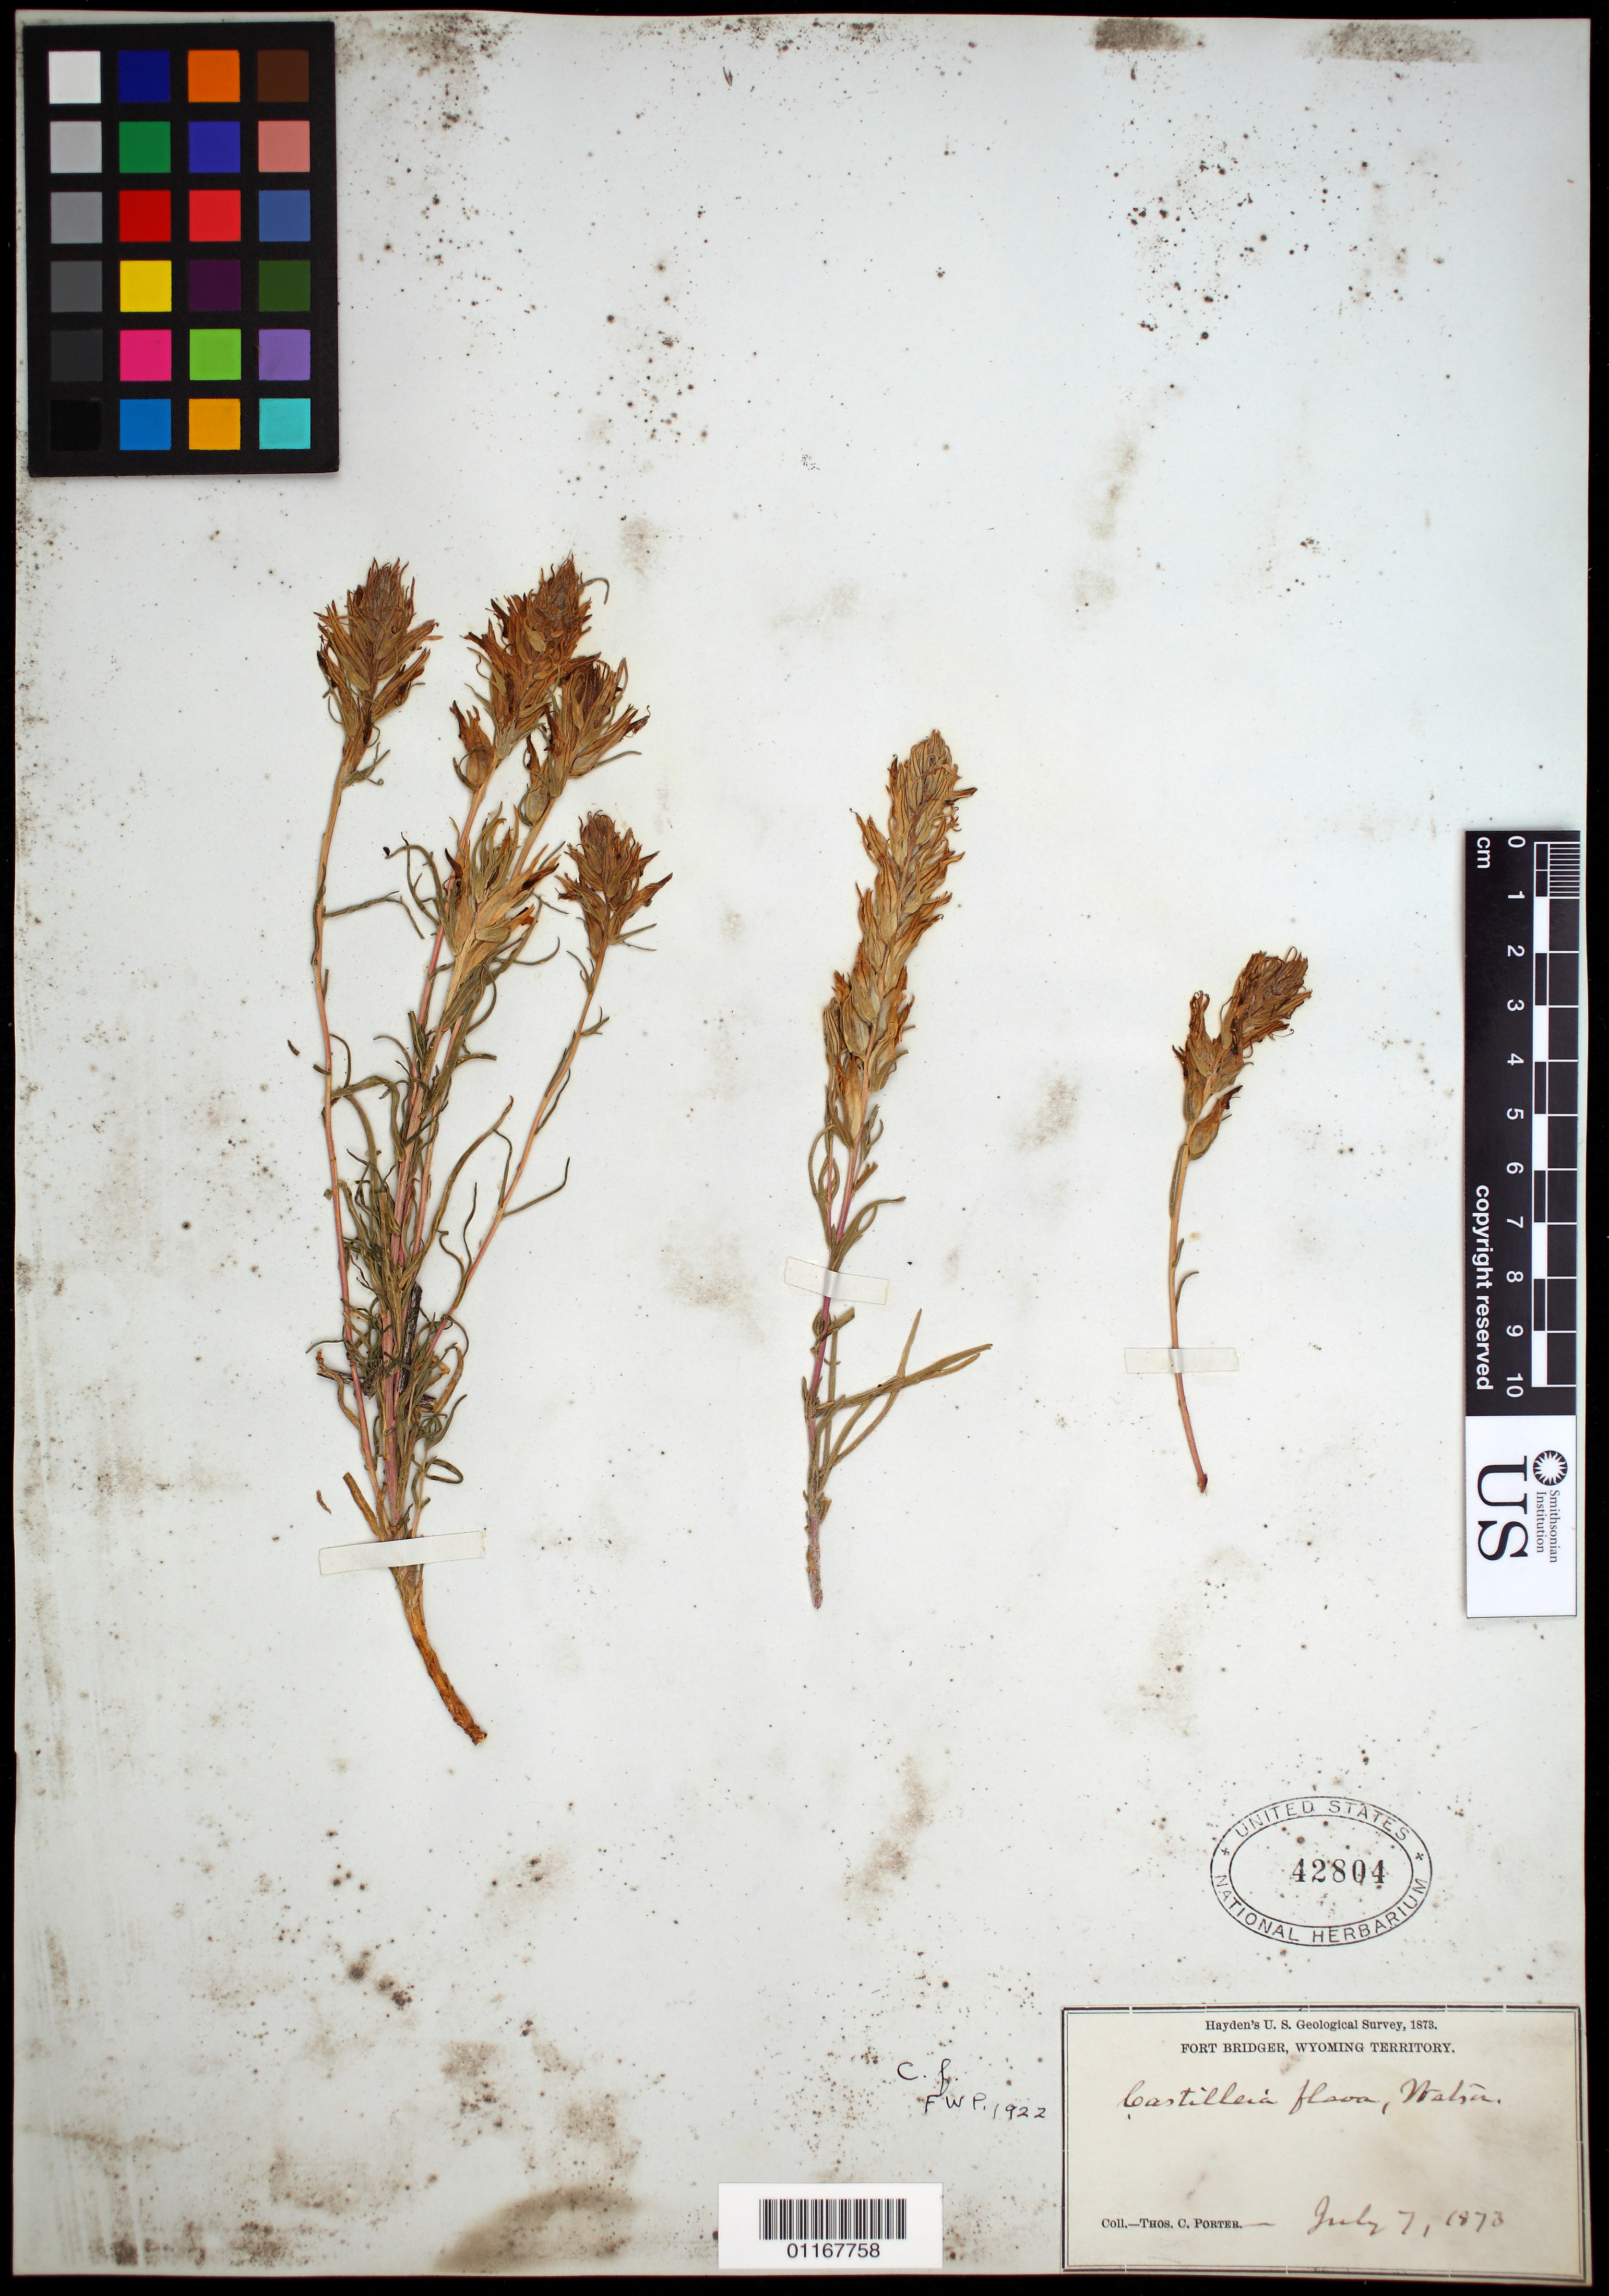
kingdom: Plantae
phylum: Tracheophyta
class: Magnoliopsida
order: Lamiales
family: Orobanchaceae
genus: Castilleja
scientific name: Castilleja flava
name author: S. Watson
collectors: T. C. Porter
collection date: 1873-07-07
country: United States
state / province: Wyoming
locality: Fort Bridger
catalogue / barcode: US 42804